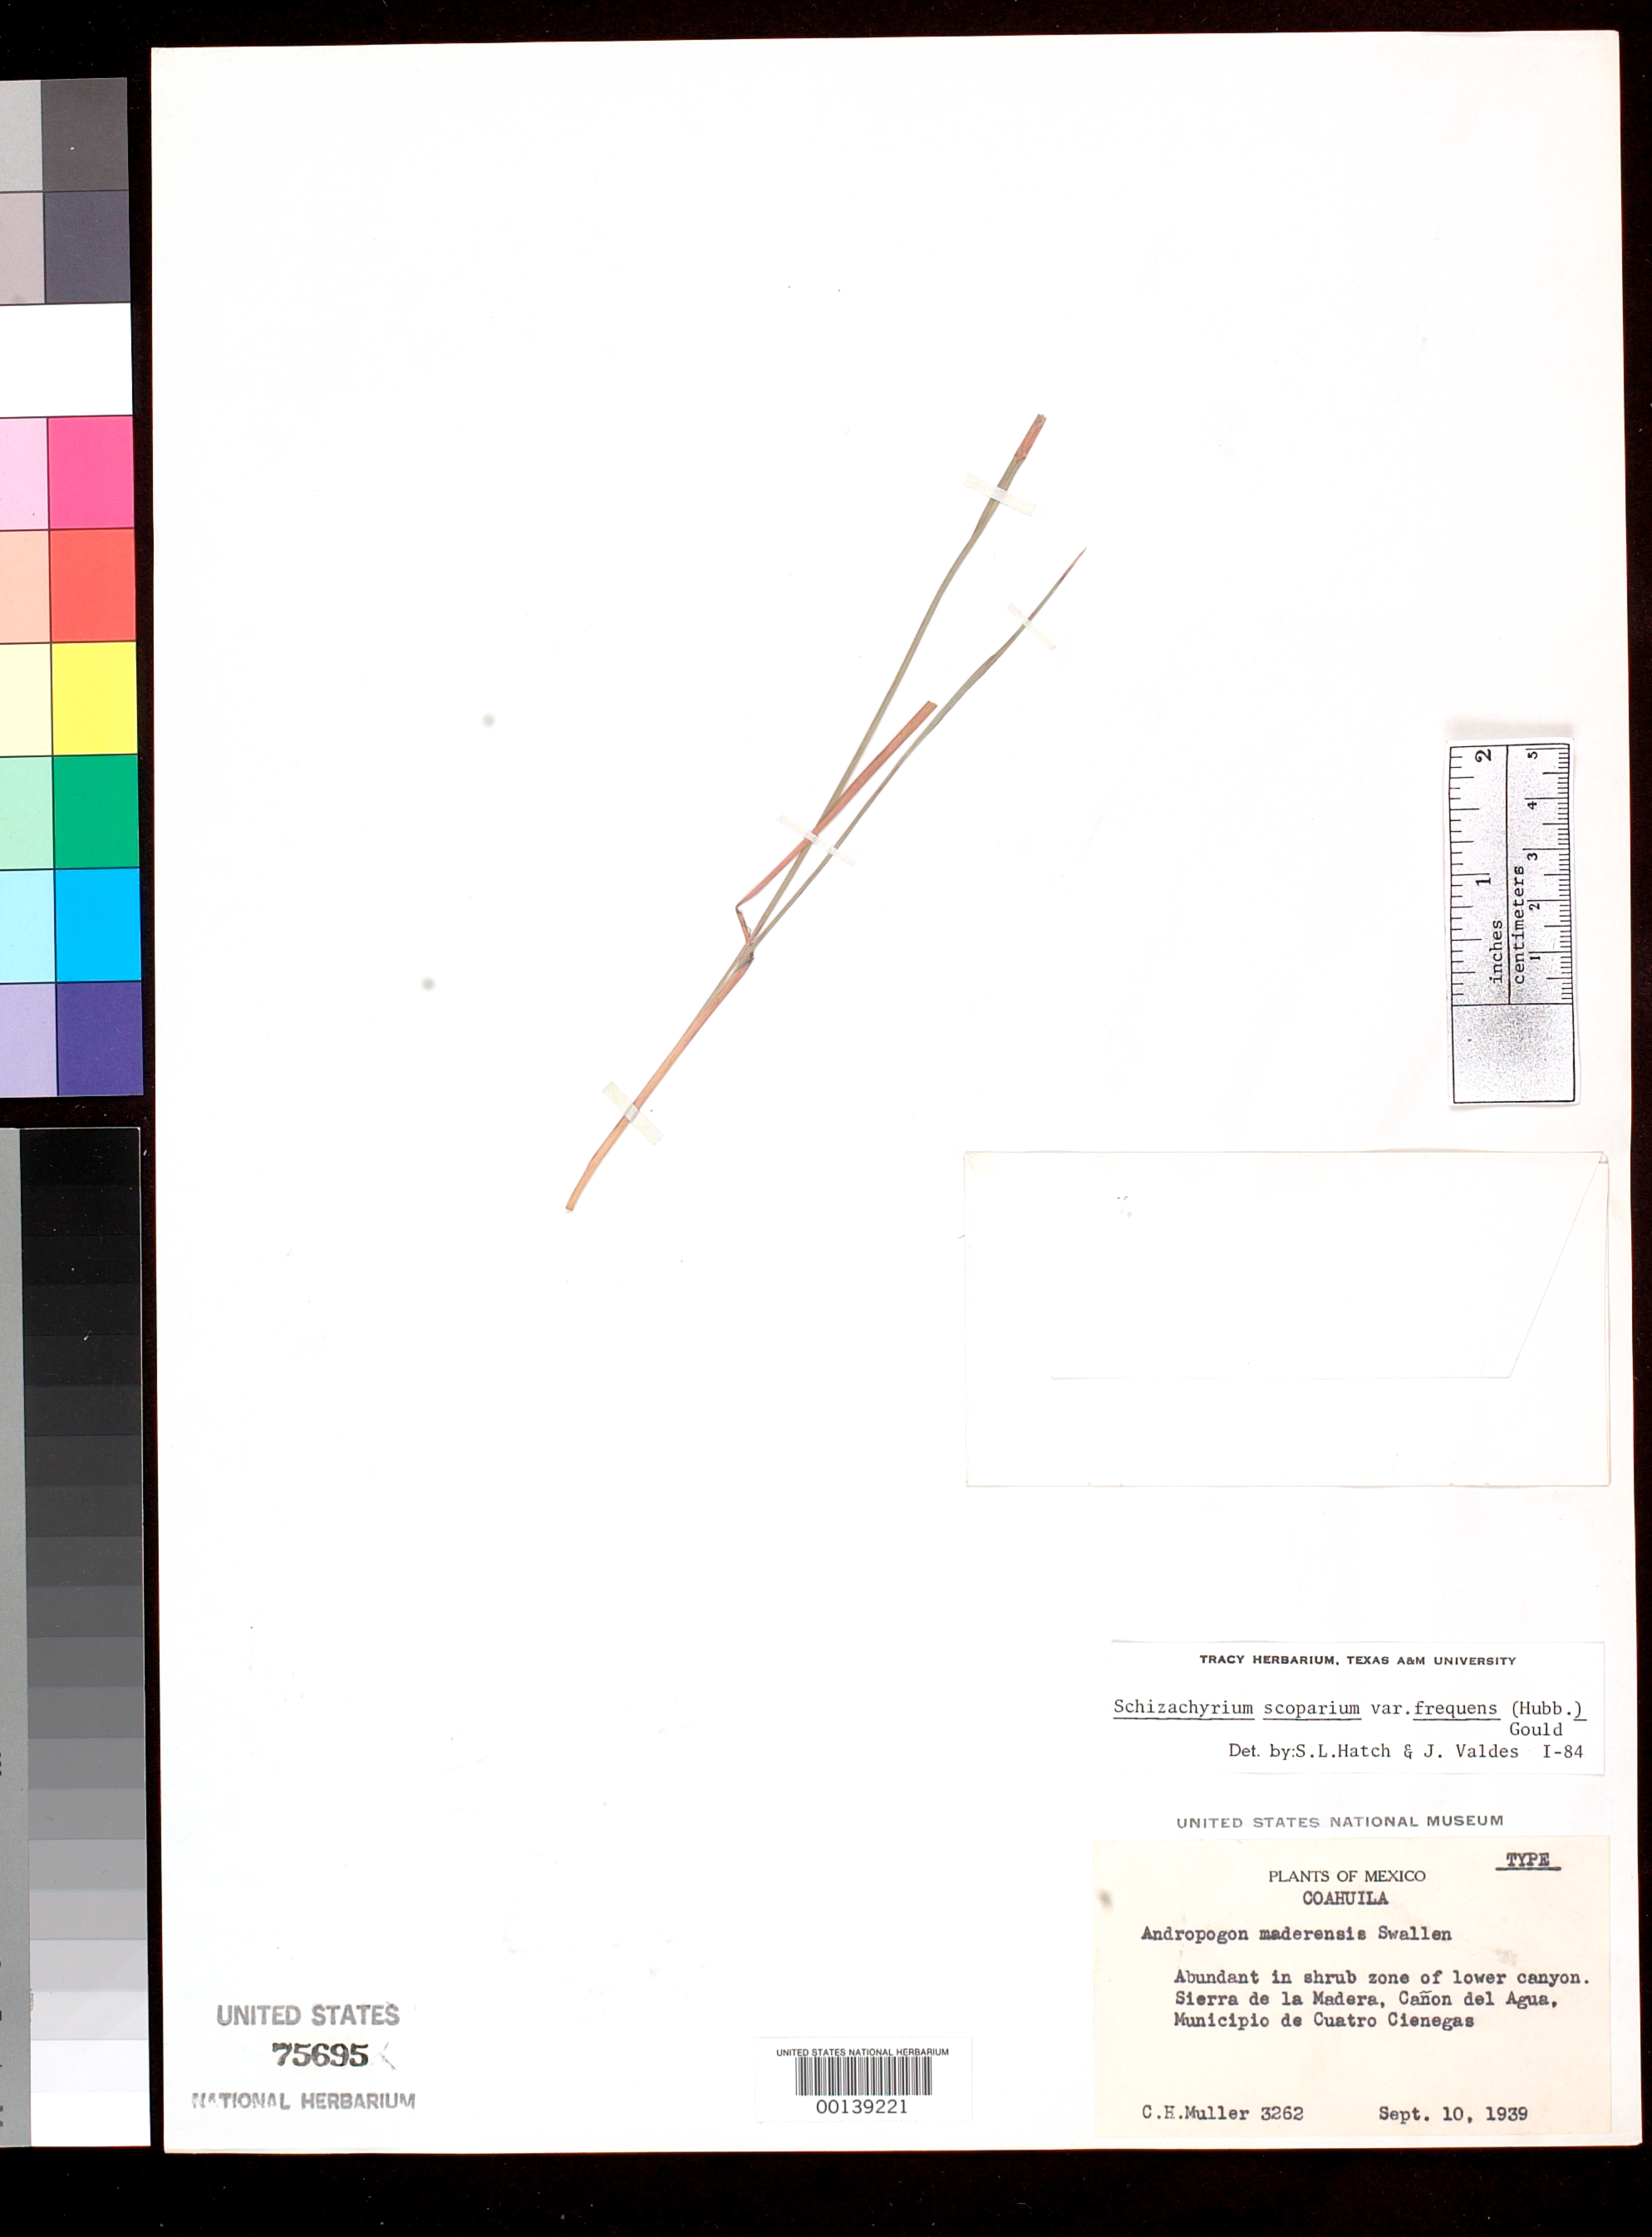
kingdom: Plantae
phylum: Tracheophyta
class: Liliopsida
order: Poales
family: Poaceae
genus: Andropogon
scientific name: Andropogon maderensis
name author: Swallen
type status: Isotype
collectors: C. H. Muller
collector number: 3262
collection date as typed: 07 Sep 1939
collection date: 1939-09-07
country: Mexico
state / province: Coahuila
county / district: Cuatro Cienagas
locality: Sierra de La Madera, Canon del Agua.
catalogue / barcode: US 75695